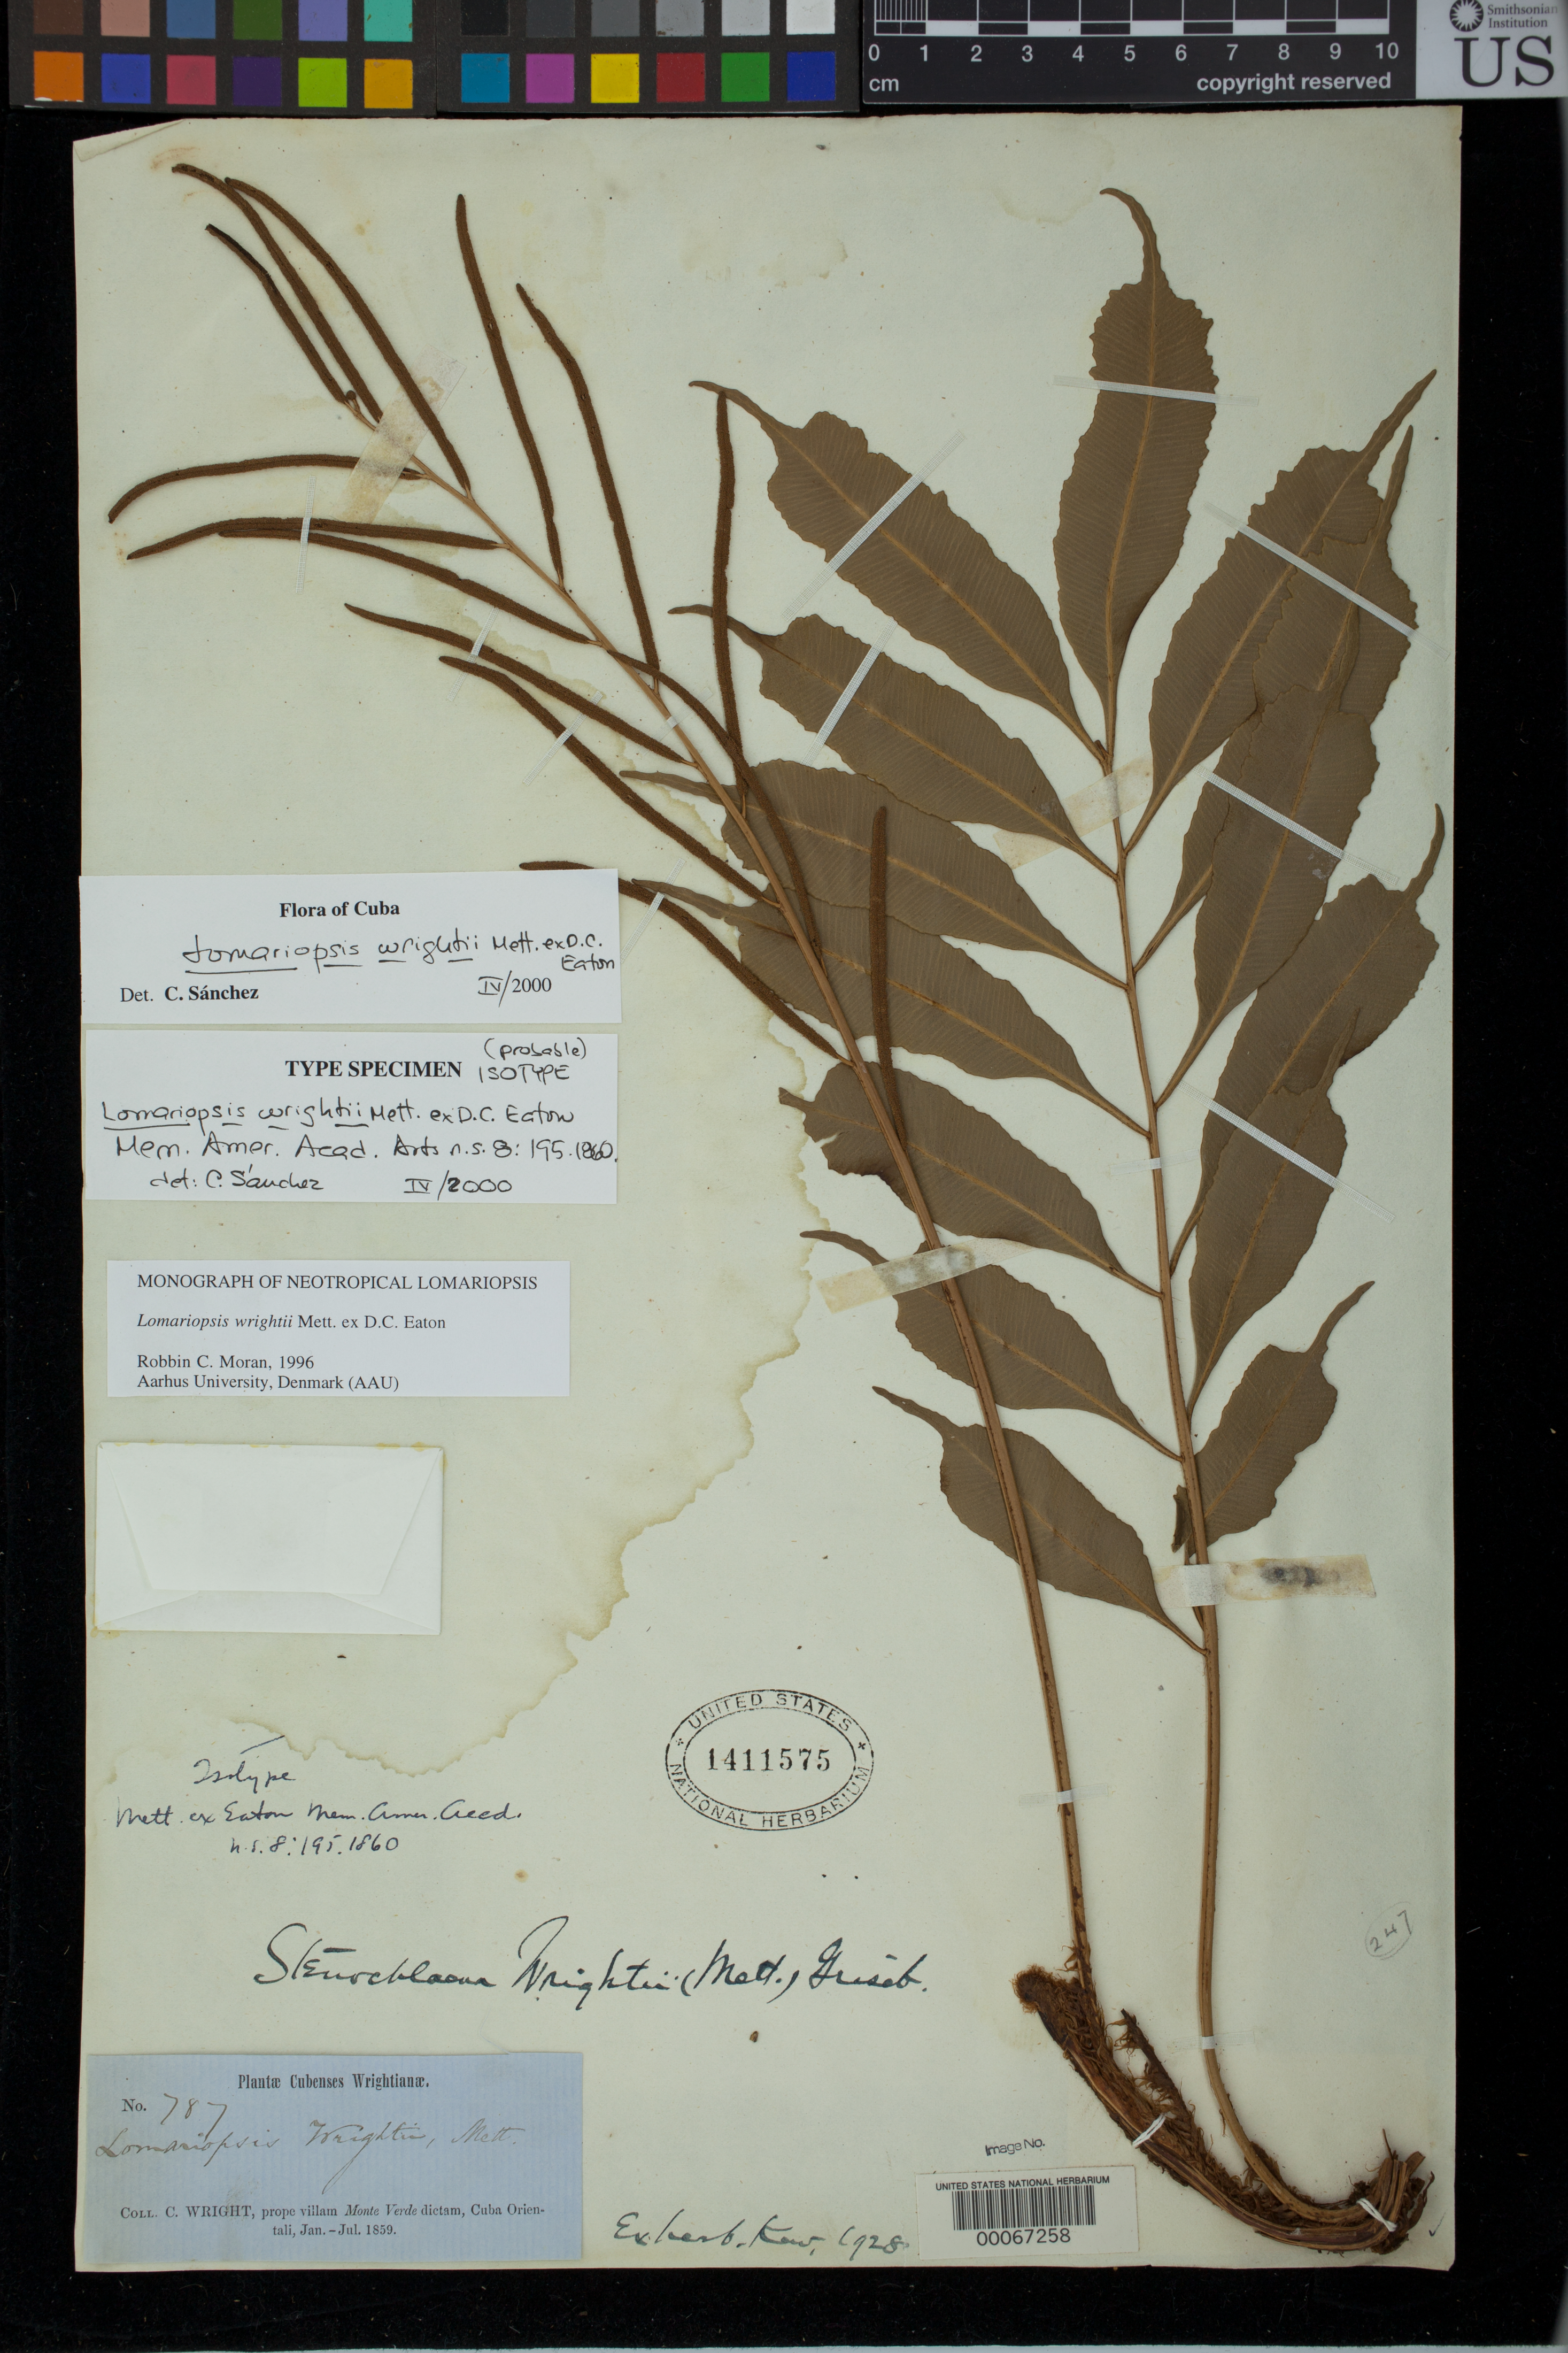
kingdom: Plantae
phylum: Tracheophyta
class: Polypodiopsida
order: Polypodiales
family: Lomariopsidaceae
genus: Lomariopsis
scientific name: Lomariopsis wrightii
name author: Mett. ex D.C. Eaton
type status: Isotype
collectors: C. Wright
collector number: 787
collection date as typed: Jan 1859 to -- Jul 1859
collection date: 1859-01/1859-07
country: Cuba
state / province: Oriente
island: Greater Antilles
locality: Prope villam Monte Verde Dictam.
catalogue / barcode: US 1411575